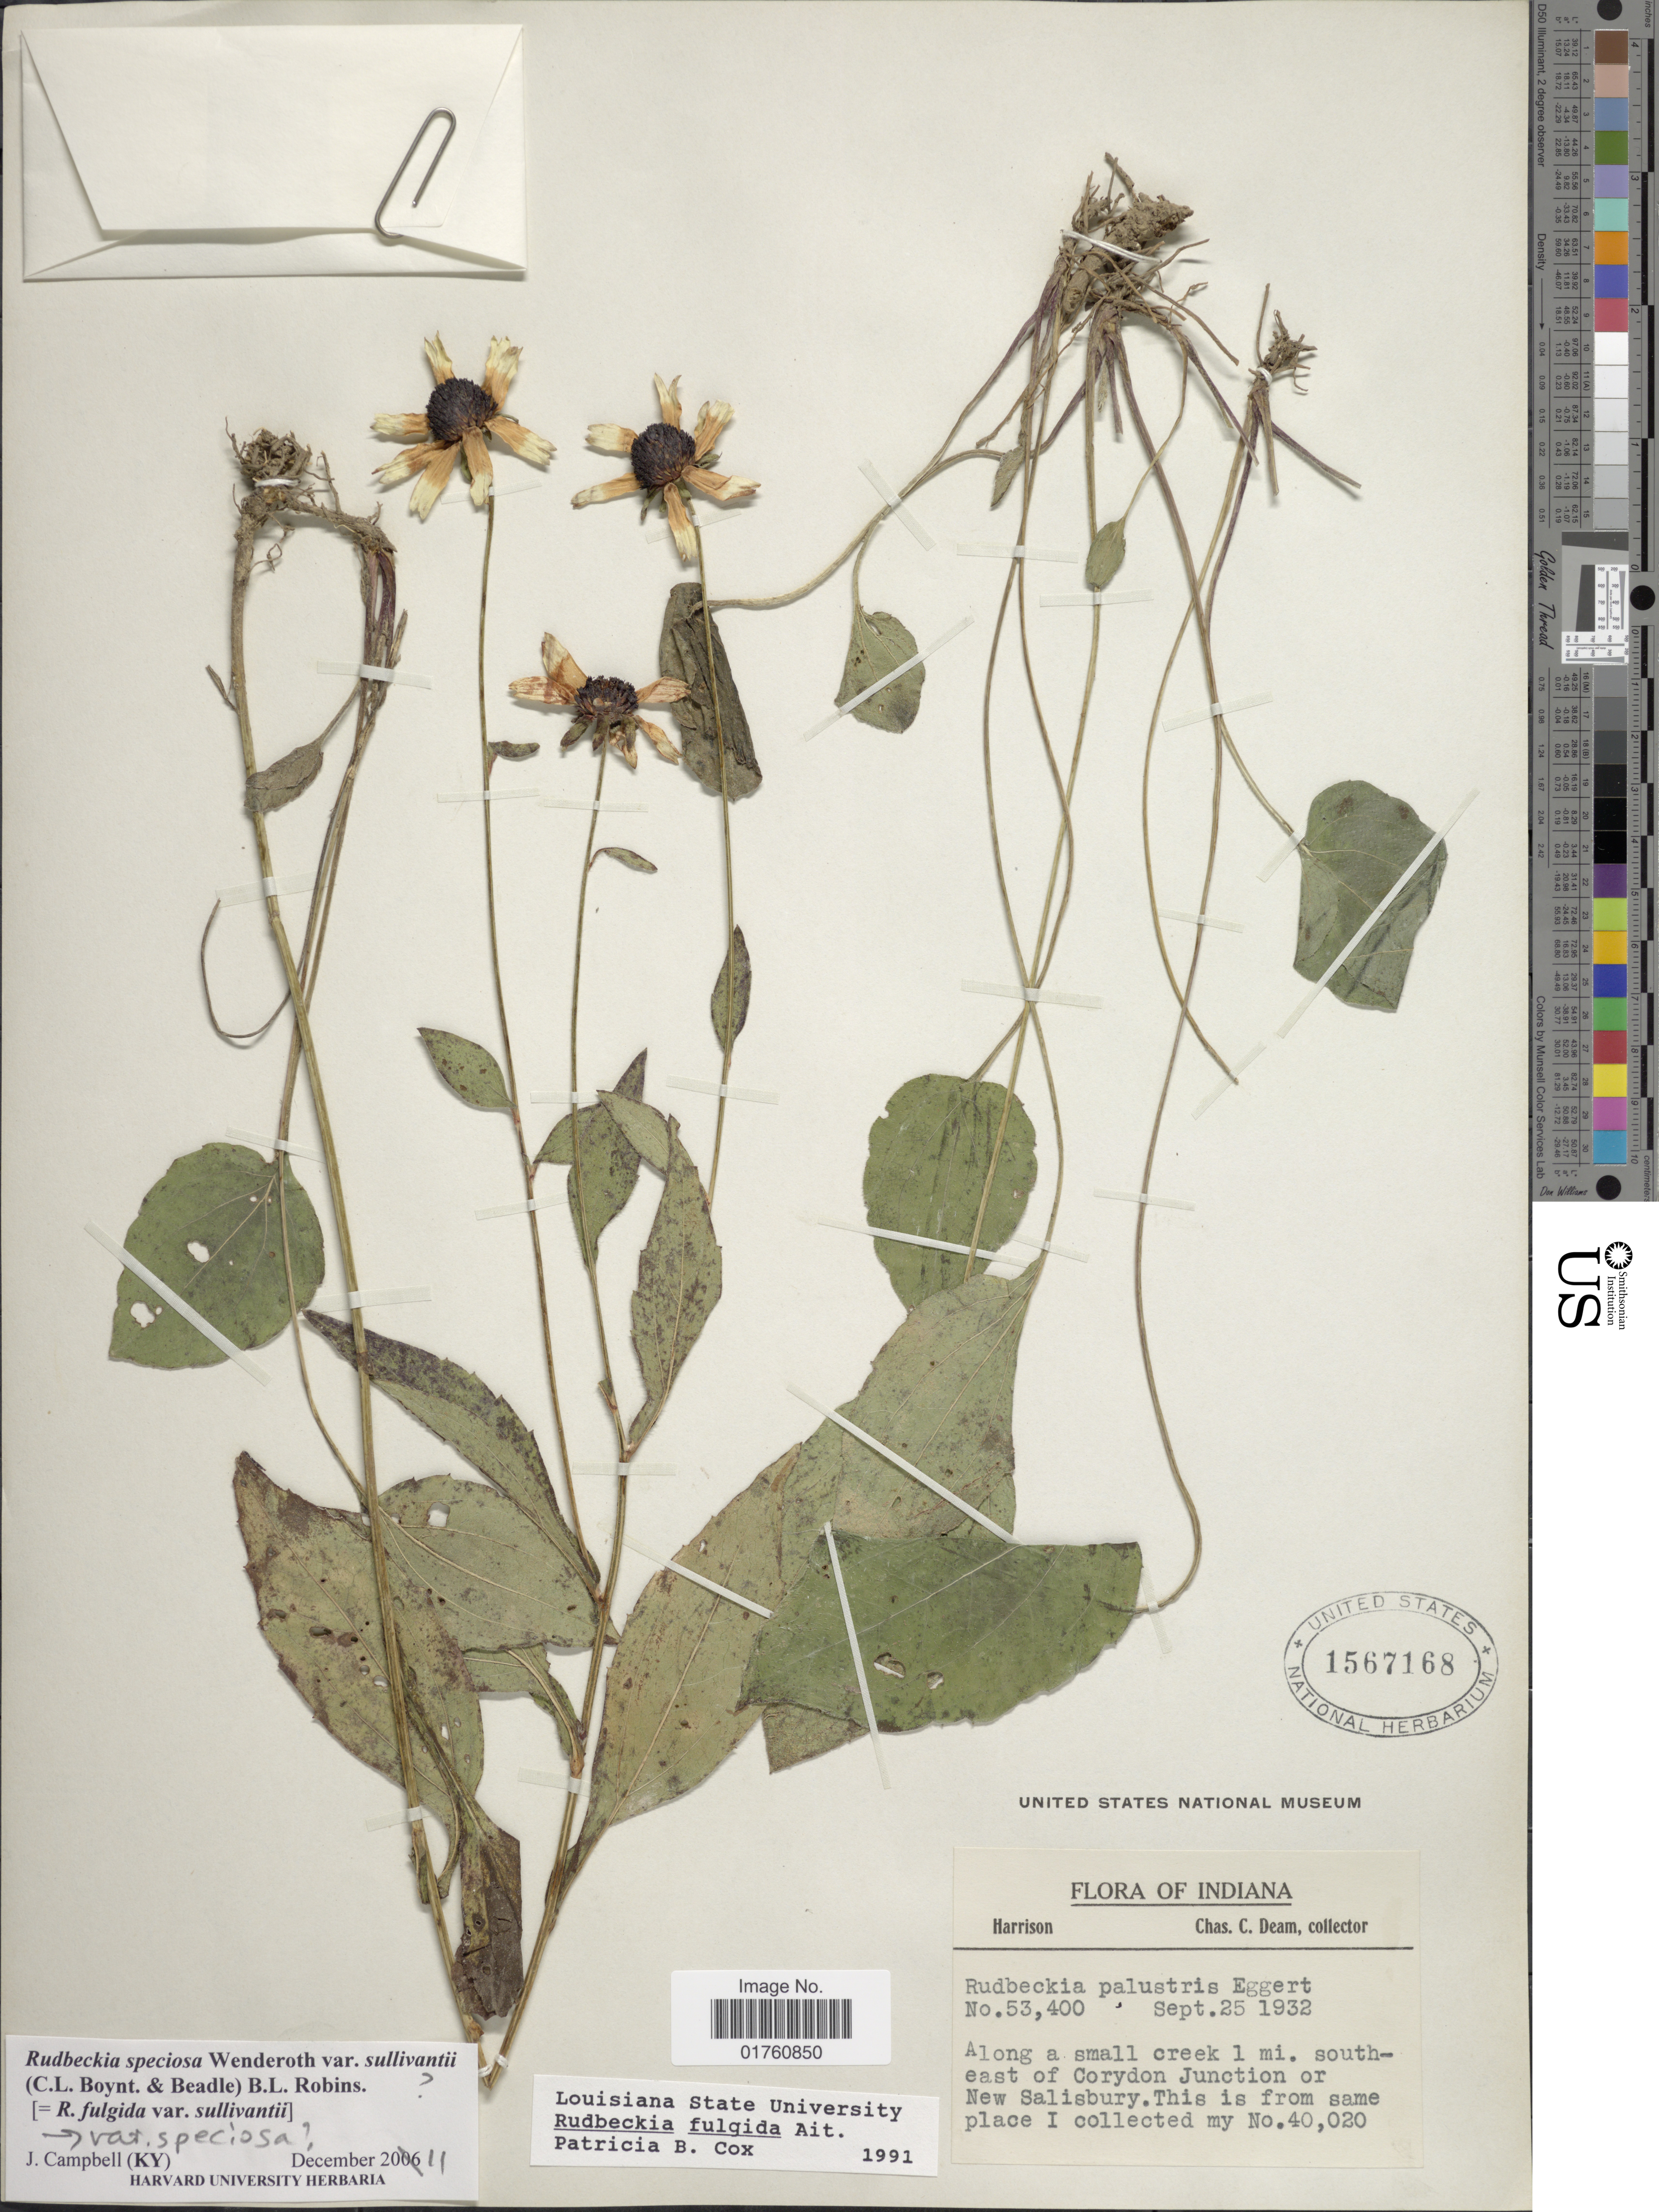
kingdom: Plantae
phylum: Tracheophyta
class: Magnoliopsida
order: Asterales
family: Asteraceae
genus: Rudbeckia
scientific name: Rudbeckia fulgida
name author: Aiton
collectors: C. C. Deam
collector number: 53400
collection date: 1932-09-25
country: United States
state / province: Indiana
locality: Harrison, Along a small creek 1 mi. south-east of Corydon Junction or New Salisbury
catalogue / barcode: US 1567168